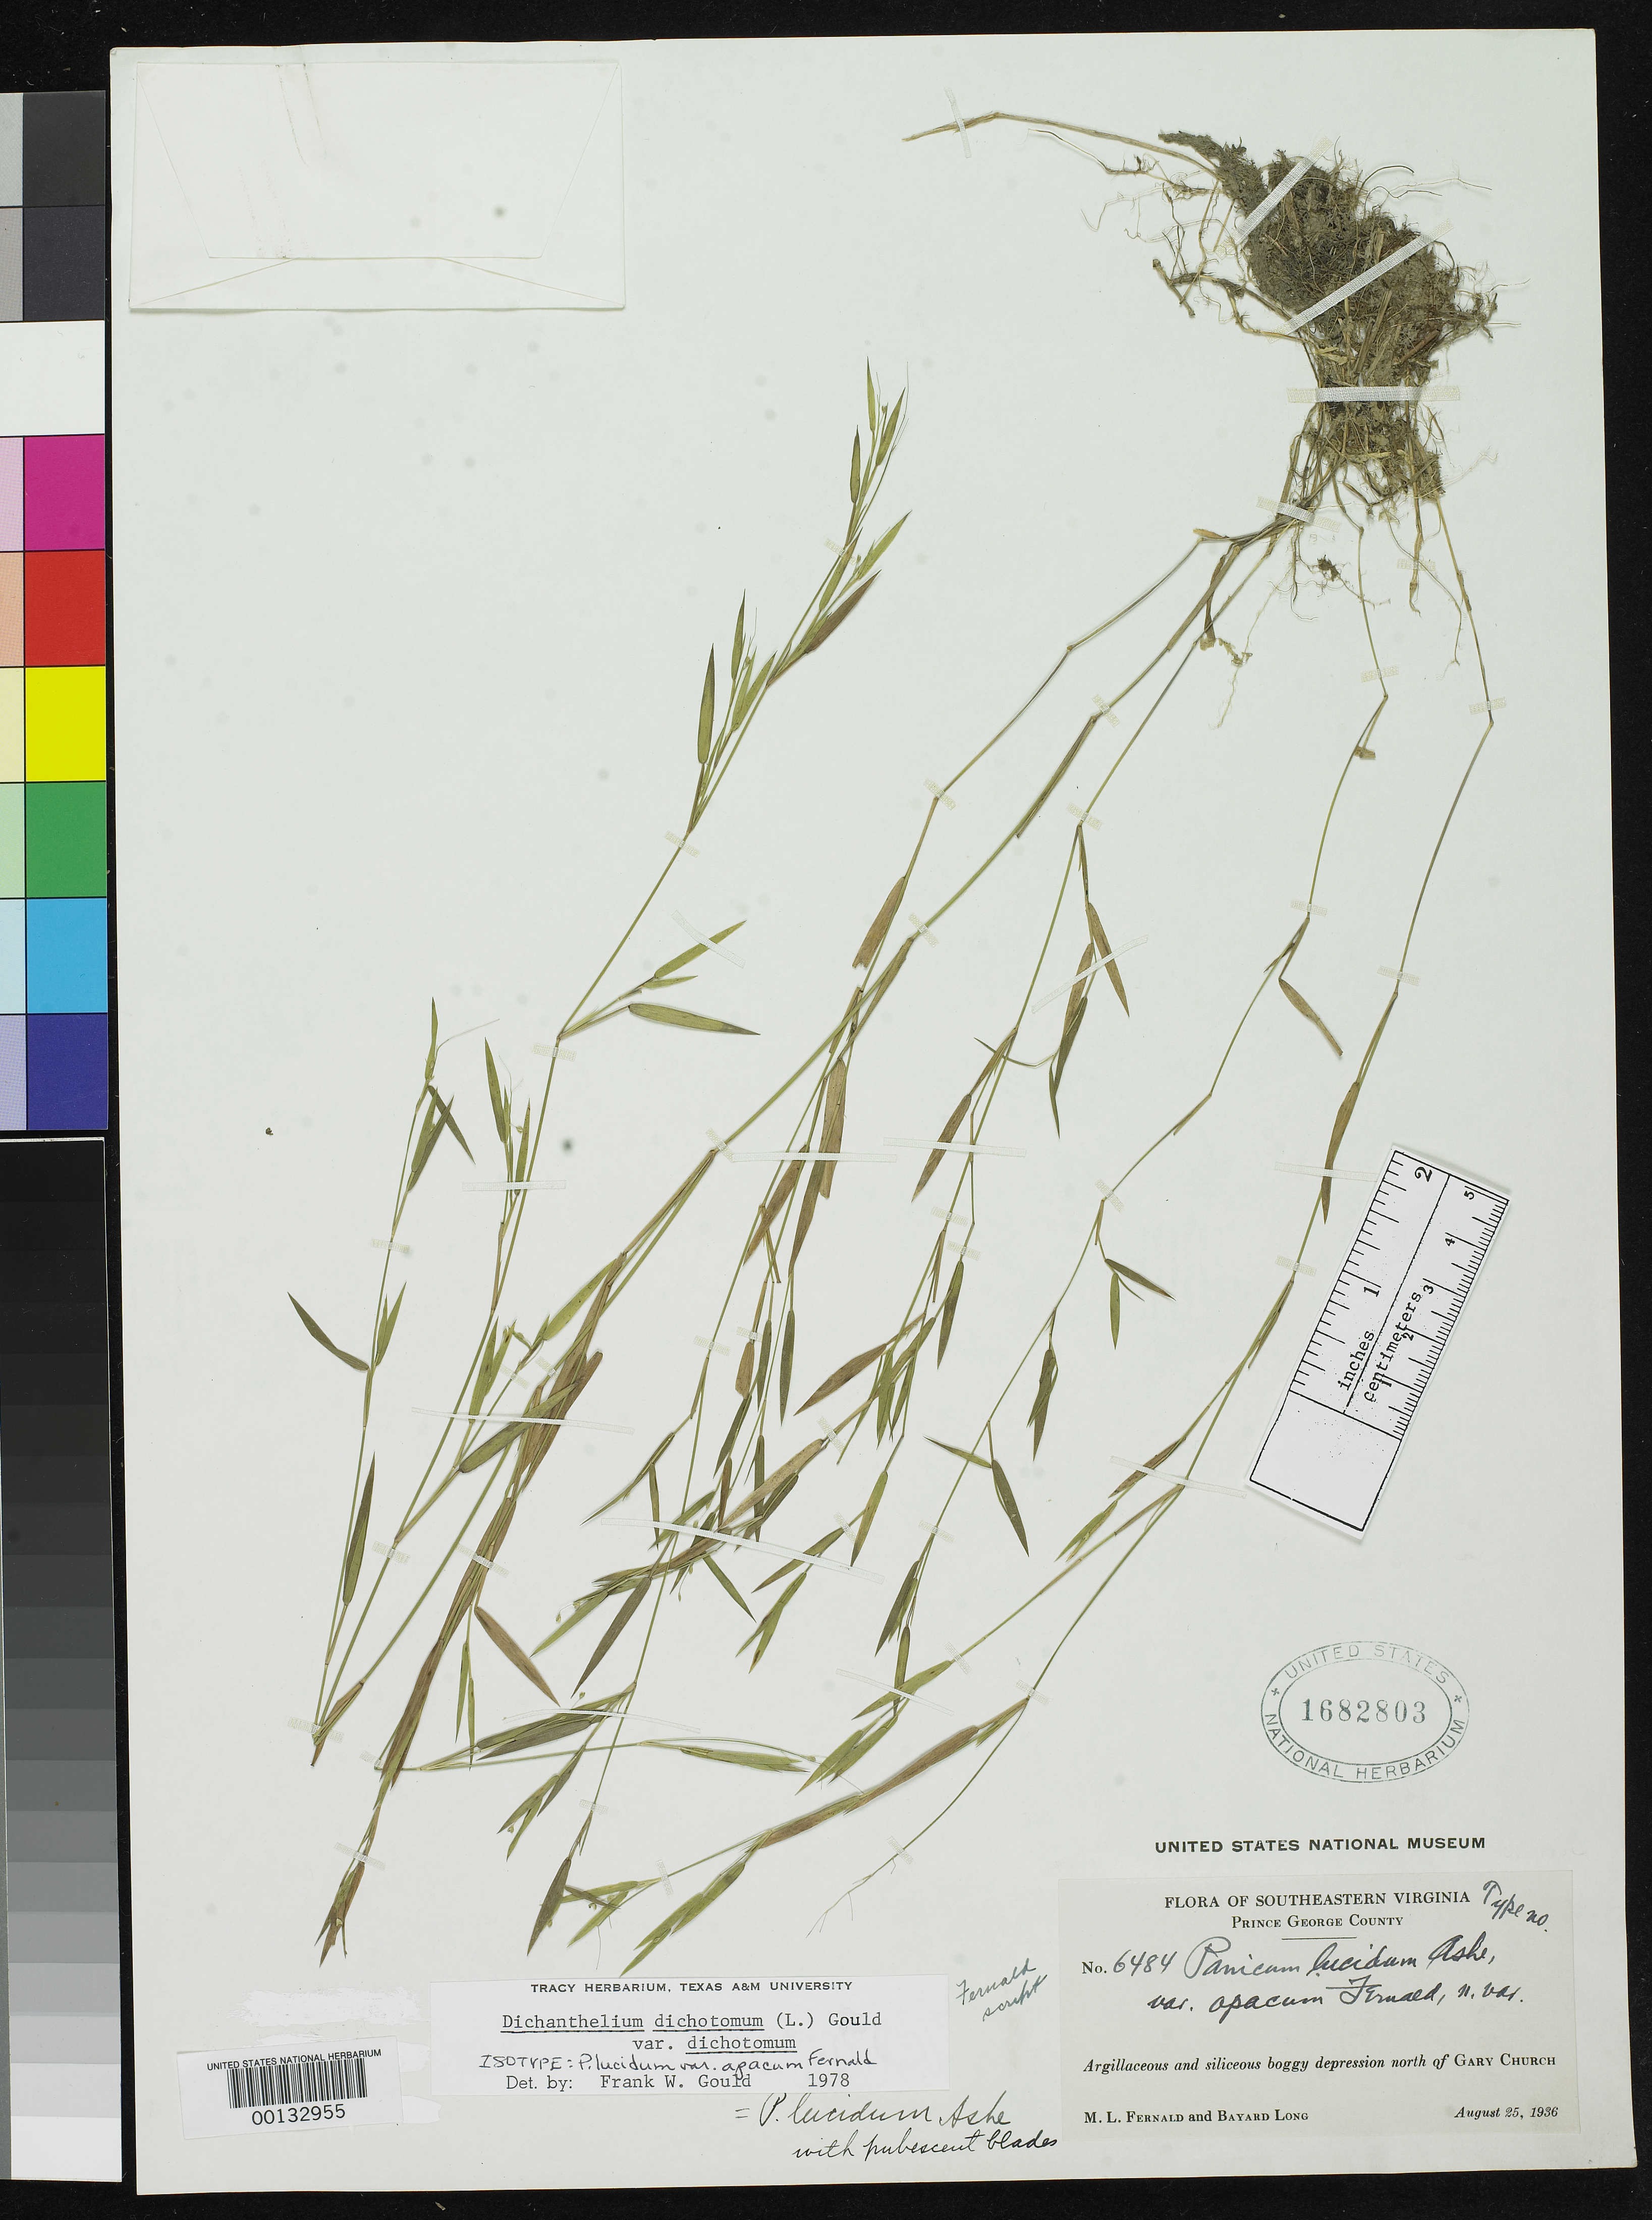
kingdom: Plantae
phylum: Tracheophyta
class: Liliopsida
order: Poales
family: Poaceae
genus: Panicum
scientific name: Panicum lucidum var. opacum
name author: Fernald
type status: Isotype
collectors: M. L. Fernald & B. H. Long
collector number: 6484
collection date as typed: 25 Aug 1936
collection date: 1936-08-25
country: United States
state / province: Virginia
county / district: Prince George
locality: North of Gary Church.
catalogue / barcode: US 1682803